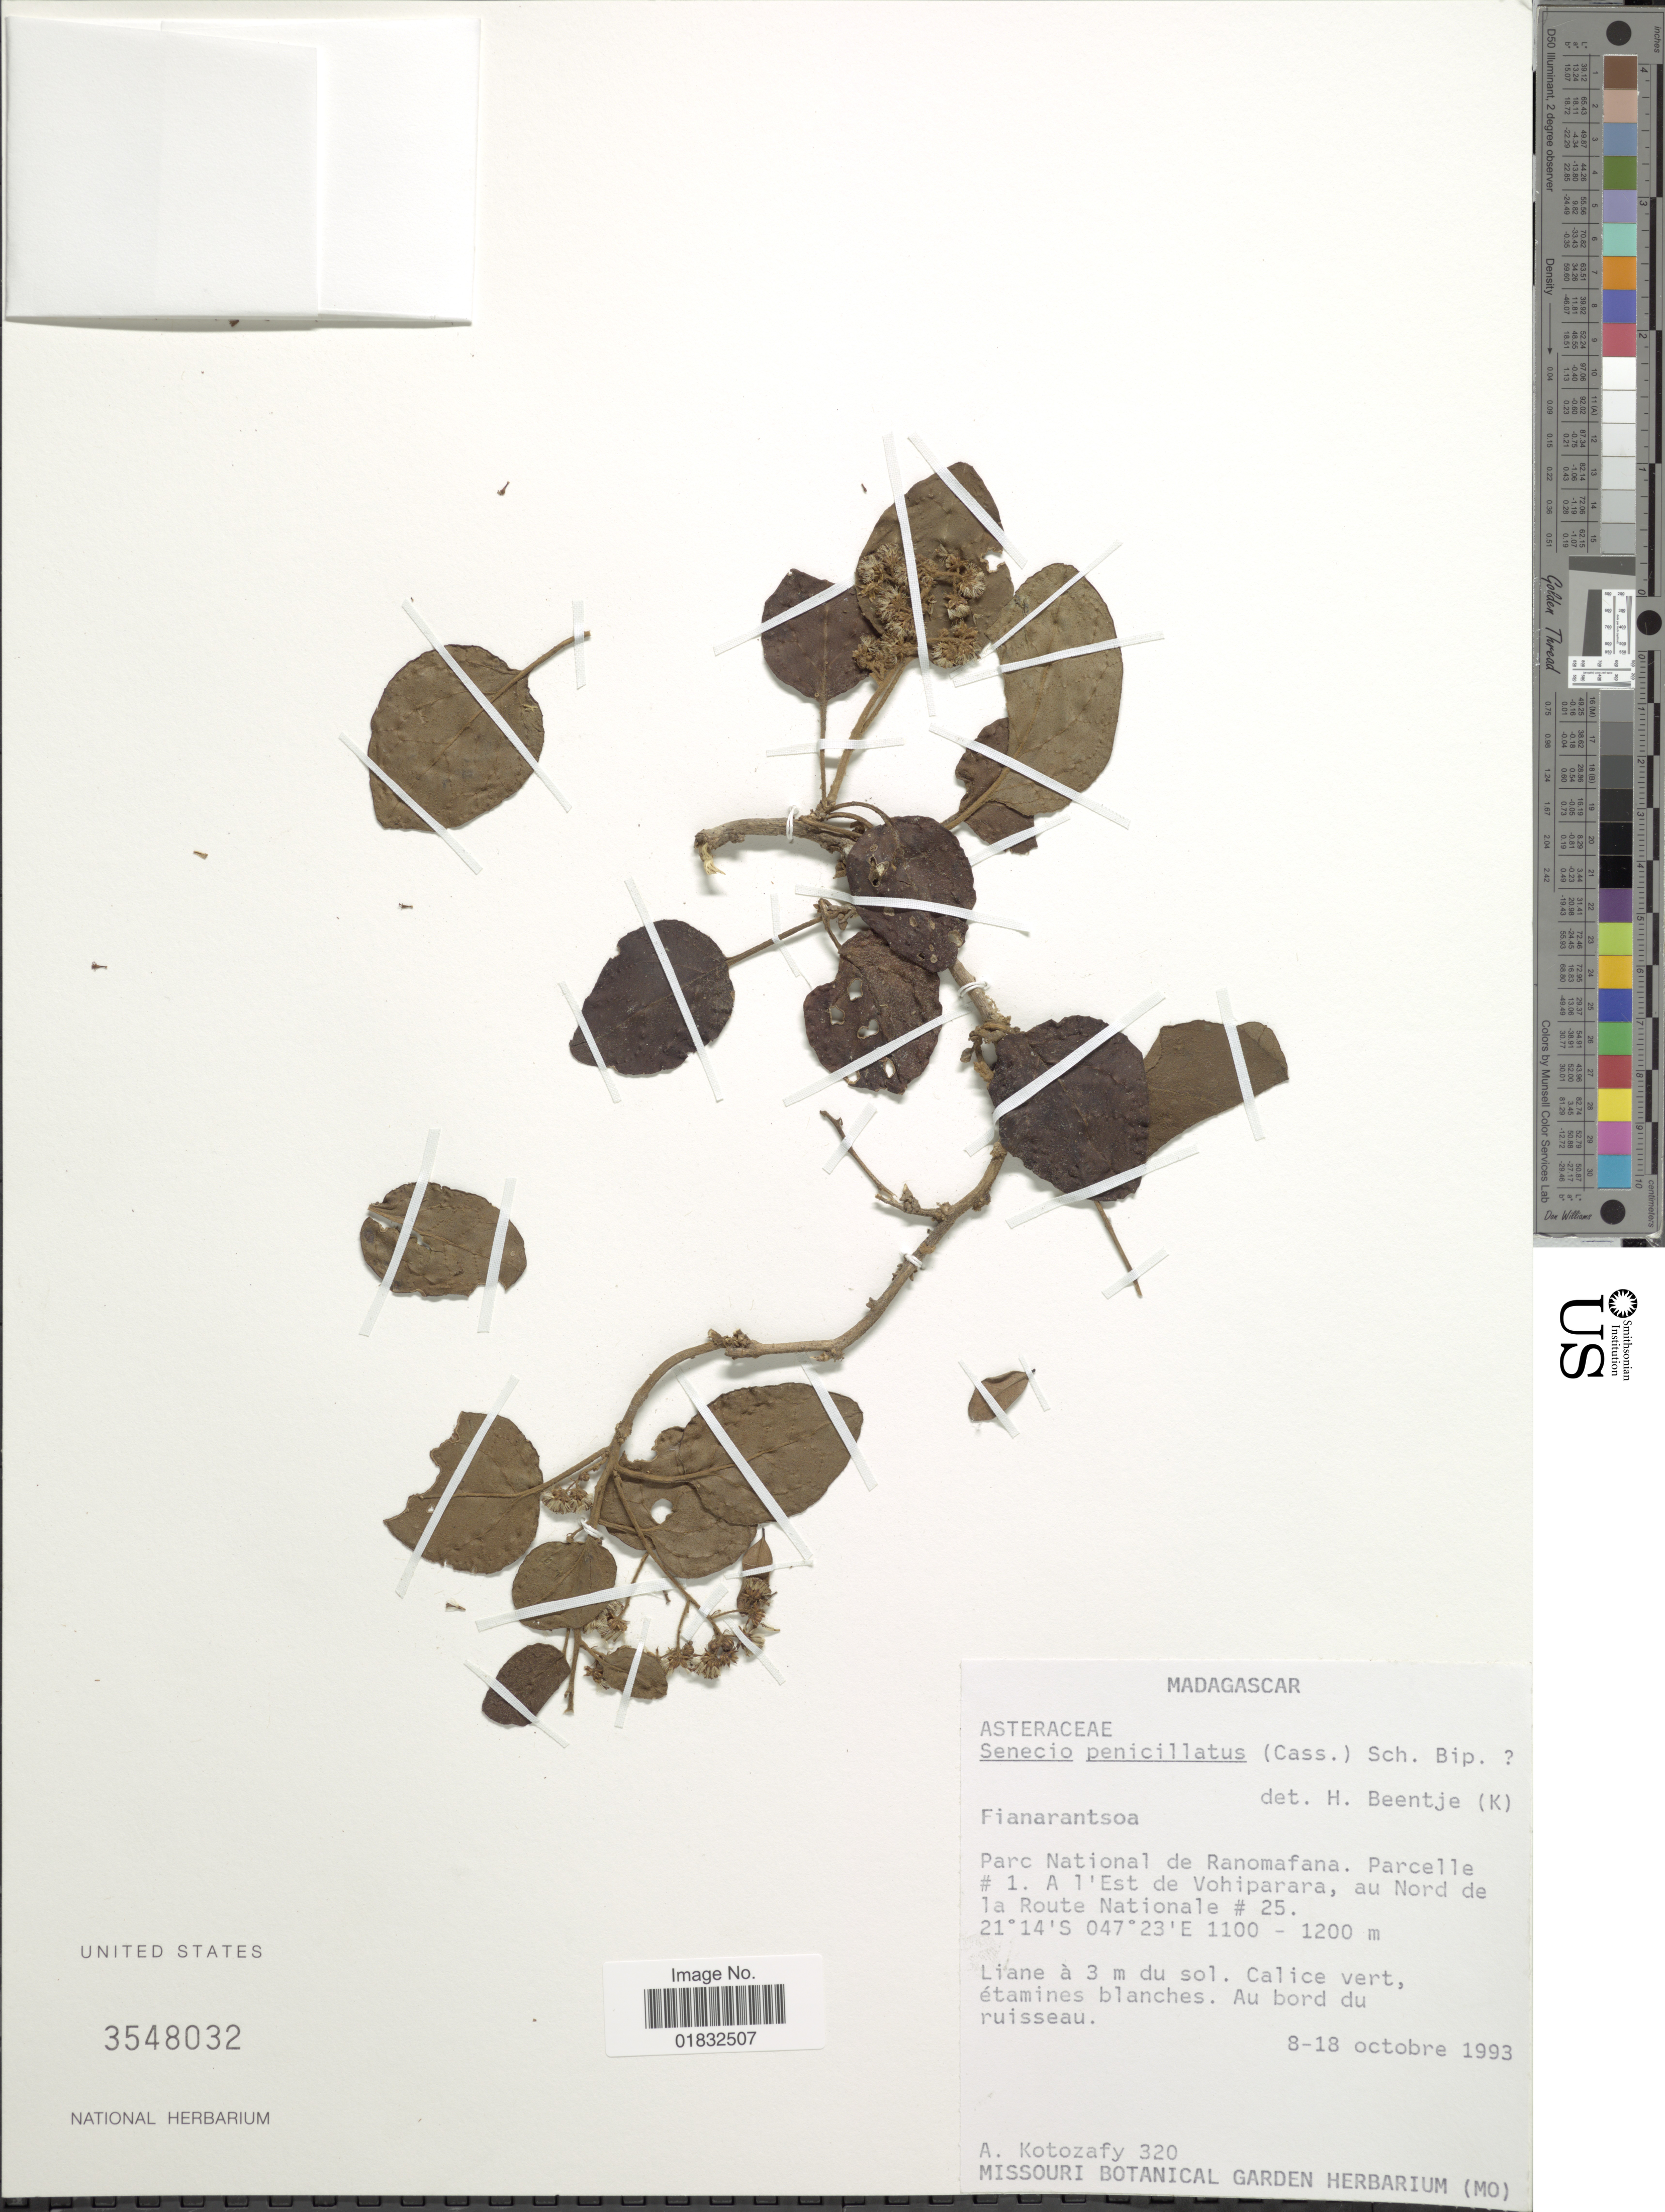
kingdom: Plantae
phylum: Tracheophyta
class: Magnoliopsida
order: Asterales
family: Asteraceae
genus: Hubertia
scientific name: Hubertia tomentosa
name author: (Lam.) C. Jeffrey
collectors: A. Kotozafy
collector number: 320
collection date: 1993-10-08/1993-10-18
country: Madagascar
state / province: Haute Matsiatra / Vatovavy Fitovinany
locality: Parc National de Ranomafana. Parcelle # 1 A'Est de Vohiparara, au Nord de la Route Nationale # 25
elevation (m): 1100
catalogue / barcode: US 3548032